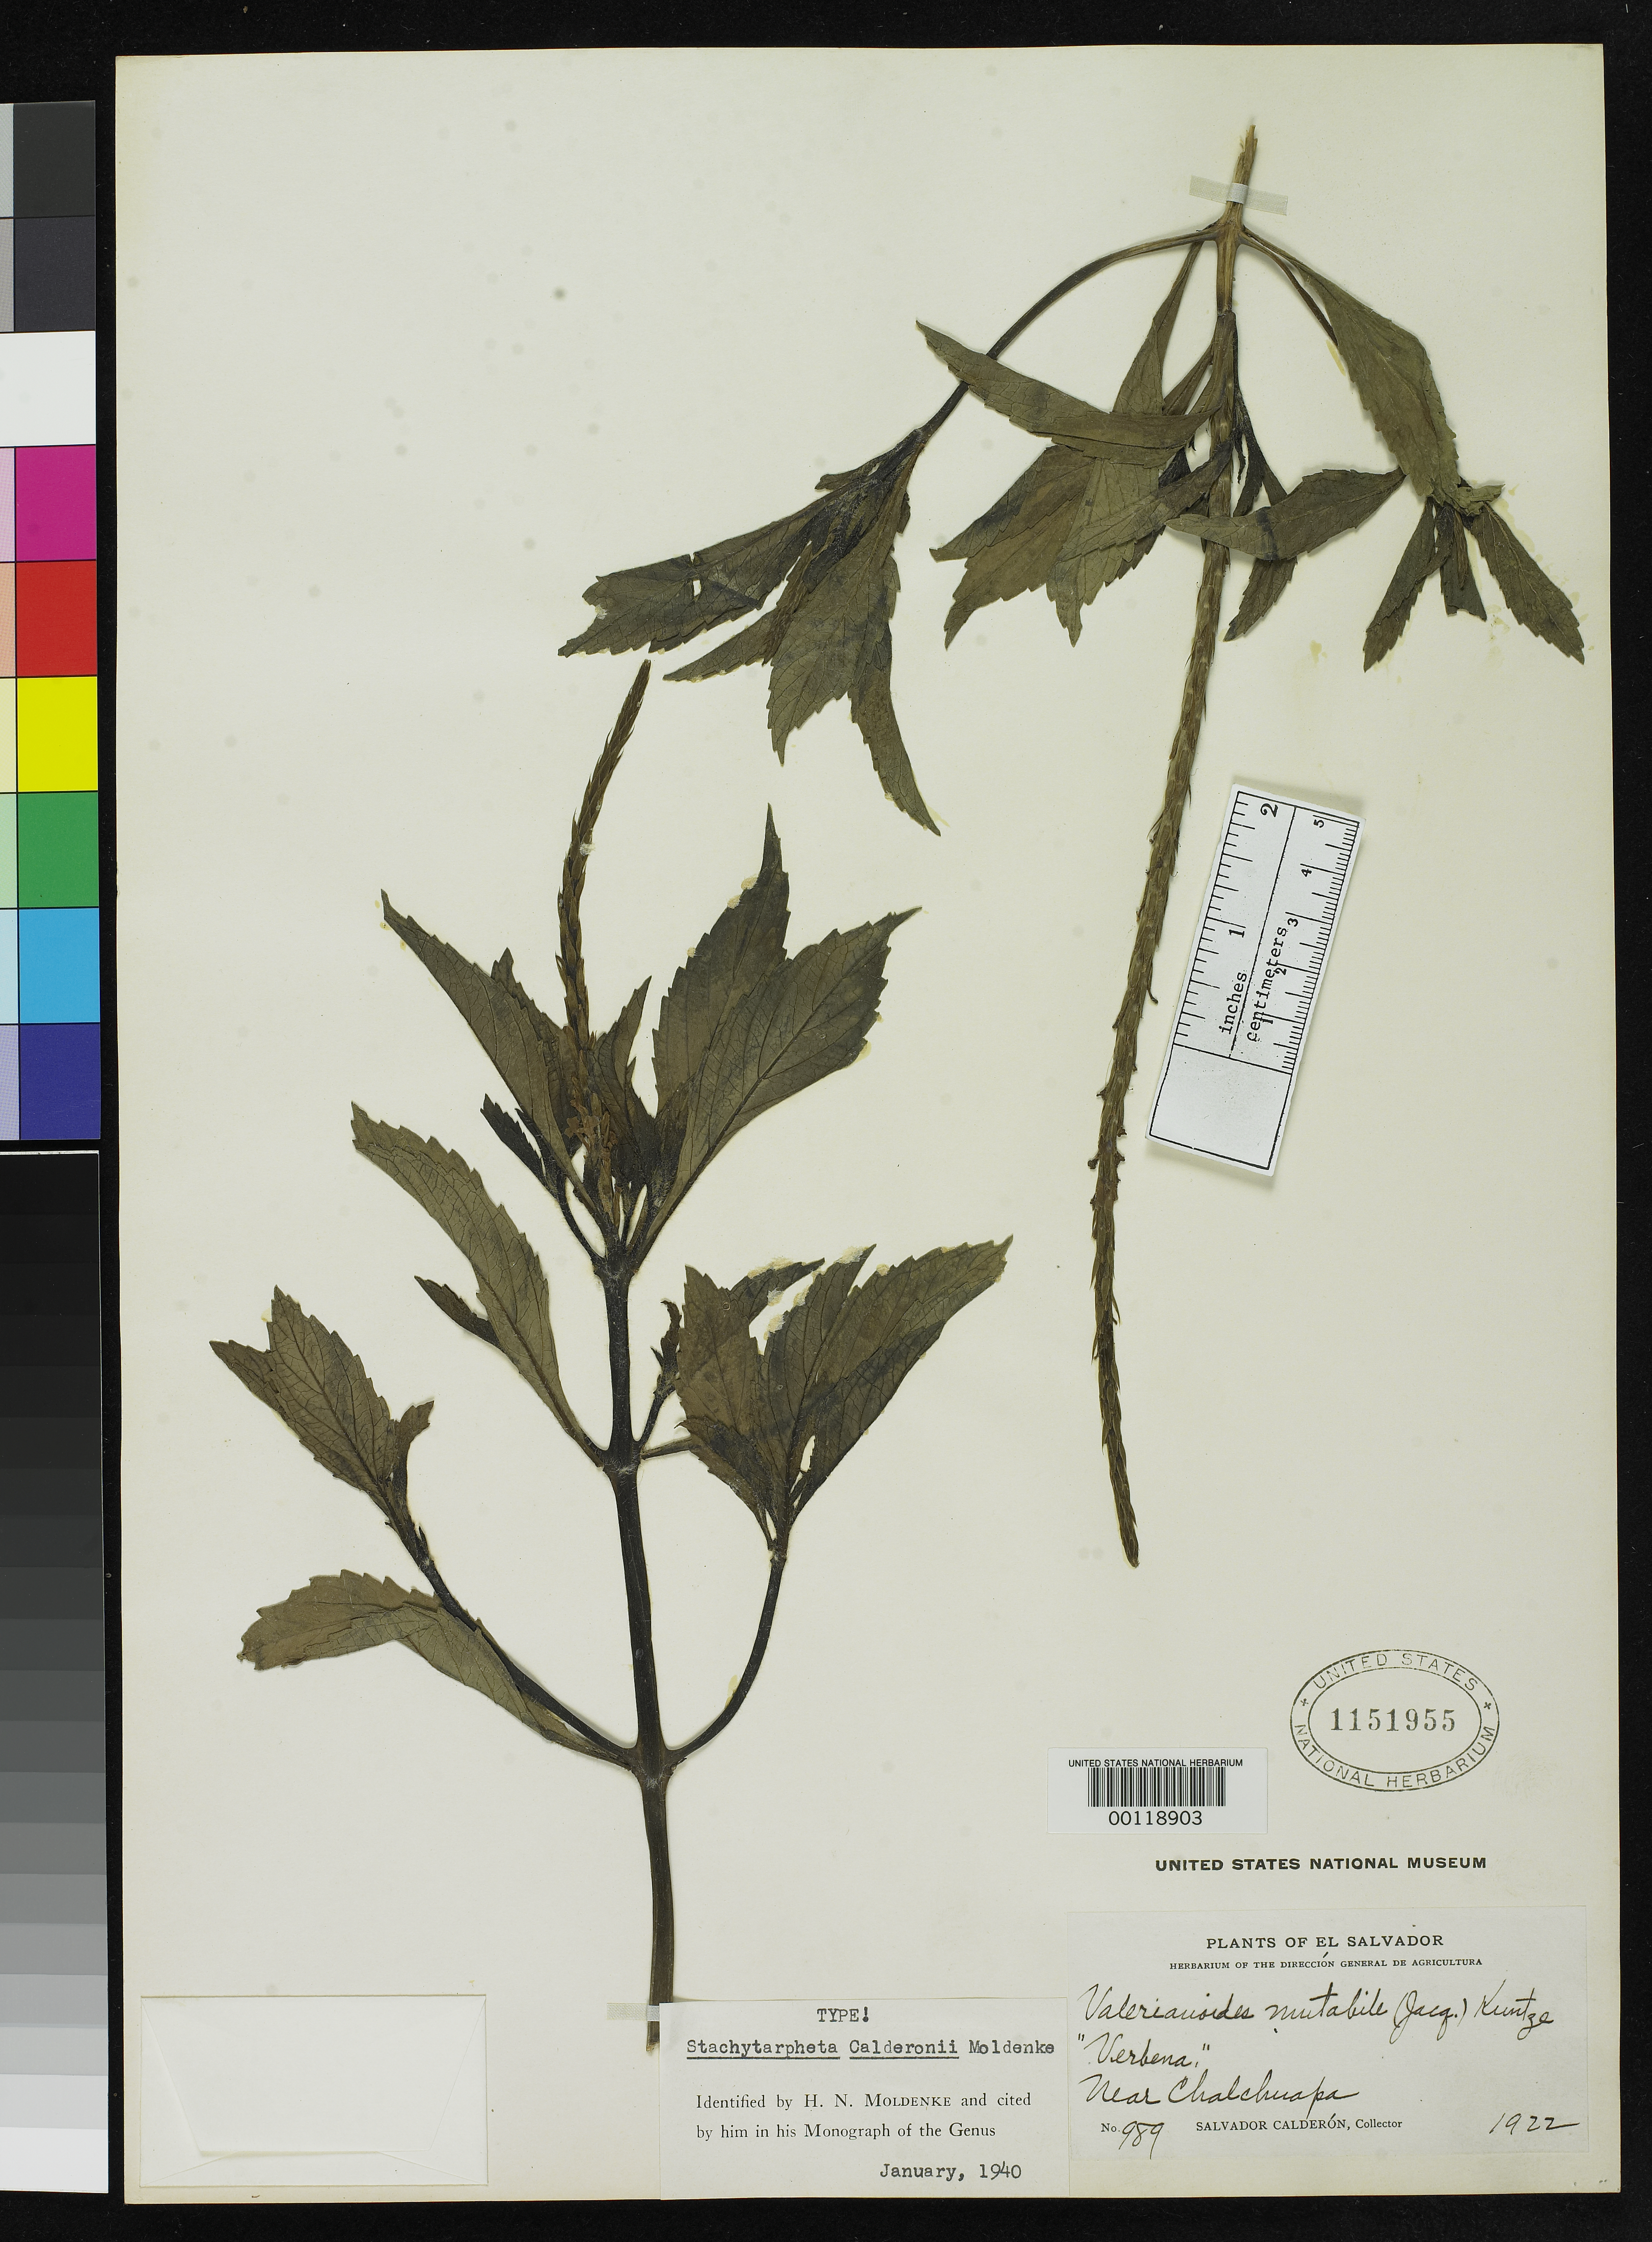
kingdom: Plantae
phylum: Tracheophyta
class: Magnoliopsida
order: Lamiales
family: Verbenaceae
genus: Stachytarpheta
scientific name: Stachytarpheta calderonii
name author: Moldenke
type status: Holotype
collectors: S. Calderón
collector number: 989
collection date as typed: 1922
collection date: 1922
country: El Salvador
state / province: Santa Ana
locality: Near Chalchuapa.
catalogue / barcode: US 1151955